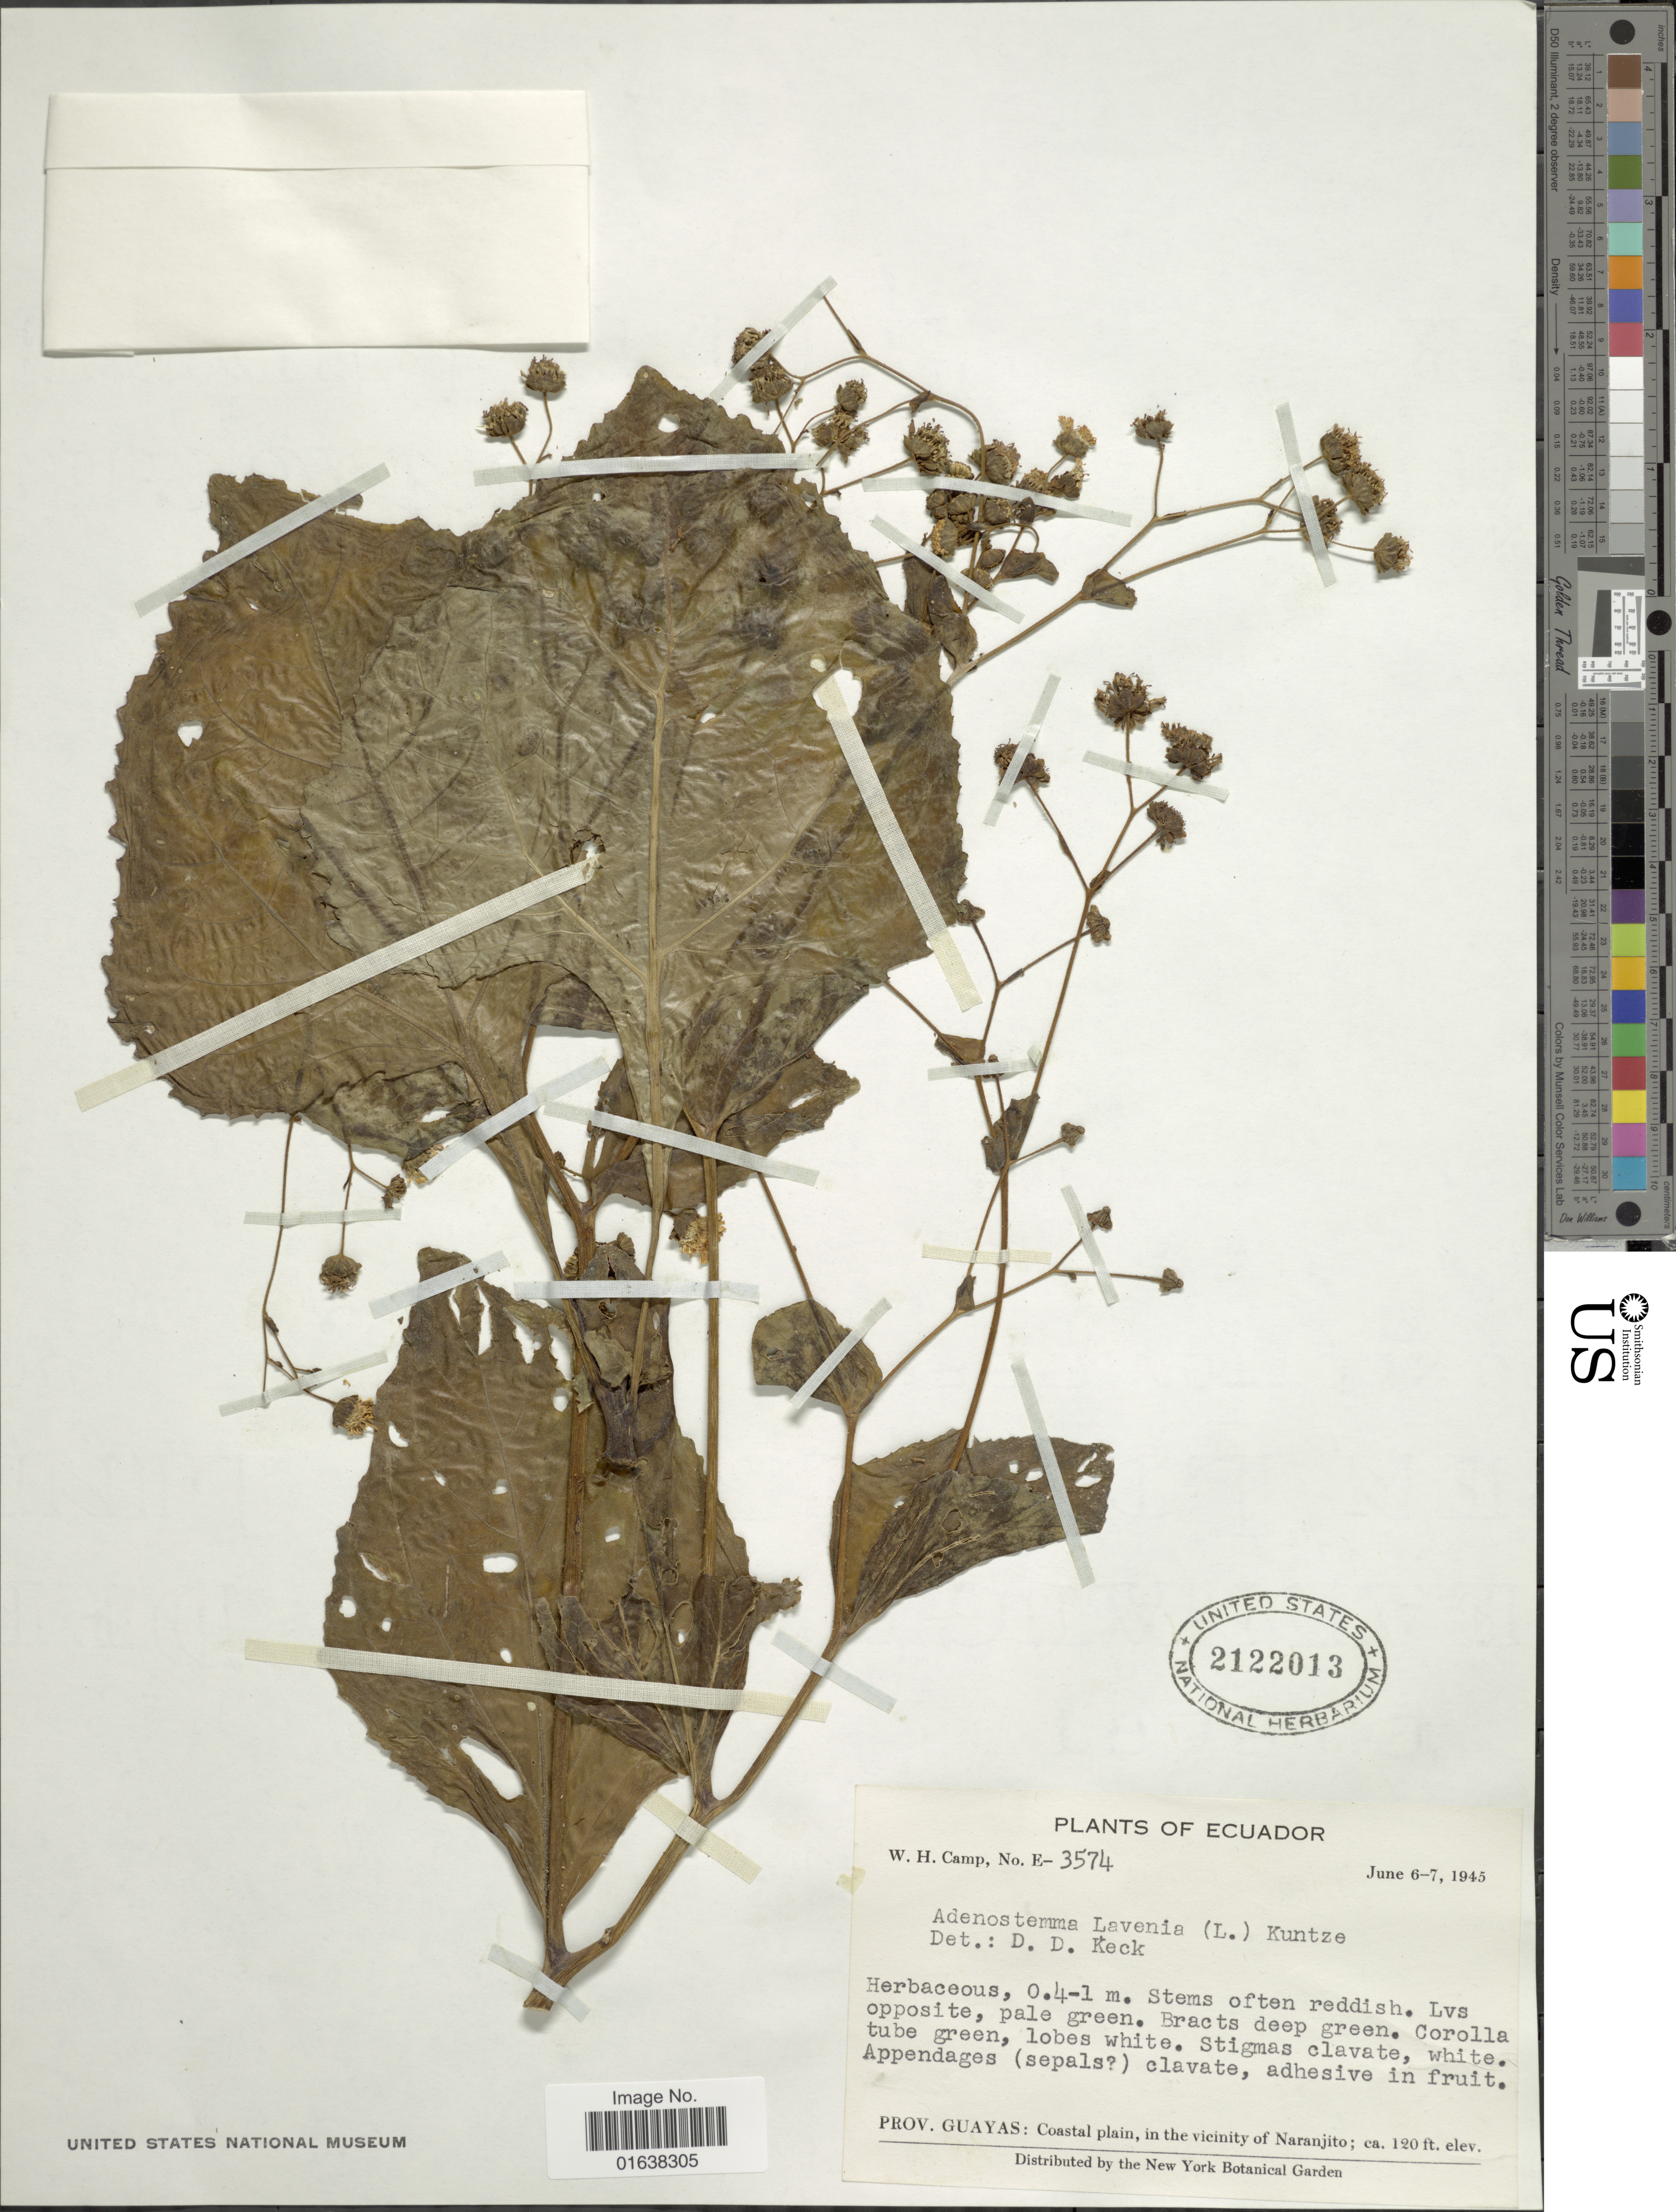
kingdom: Plantae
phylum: Tracheophyta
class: Magnoliopsida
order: Asterales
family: Asteraceae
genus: Adenostemma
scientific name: Adenostemma platyphyllum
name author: Cass.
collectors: W. H. Camp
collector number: E-3574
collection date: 1945-06-06/1945-06-07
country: Ecuador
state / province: Guayas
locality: Ecuador. Prov. Guayas: Coastal plain, in the vicinity of Naranjito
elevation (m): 37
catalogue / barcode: US 2122013